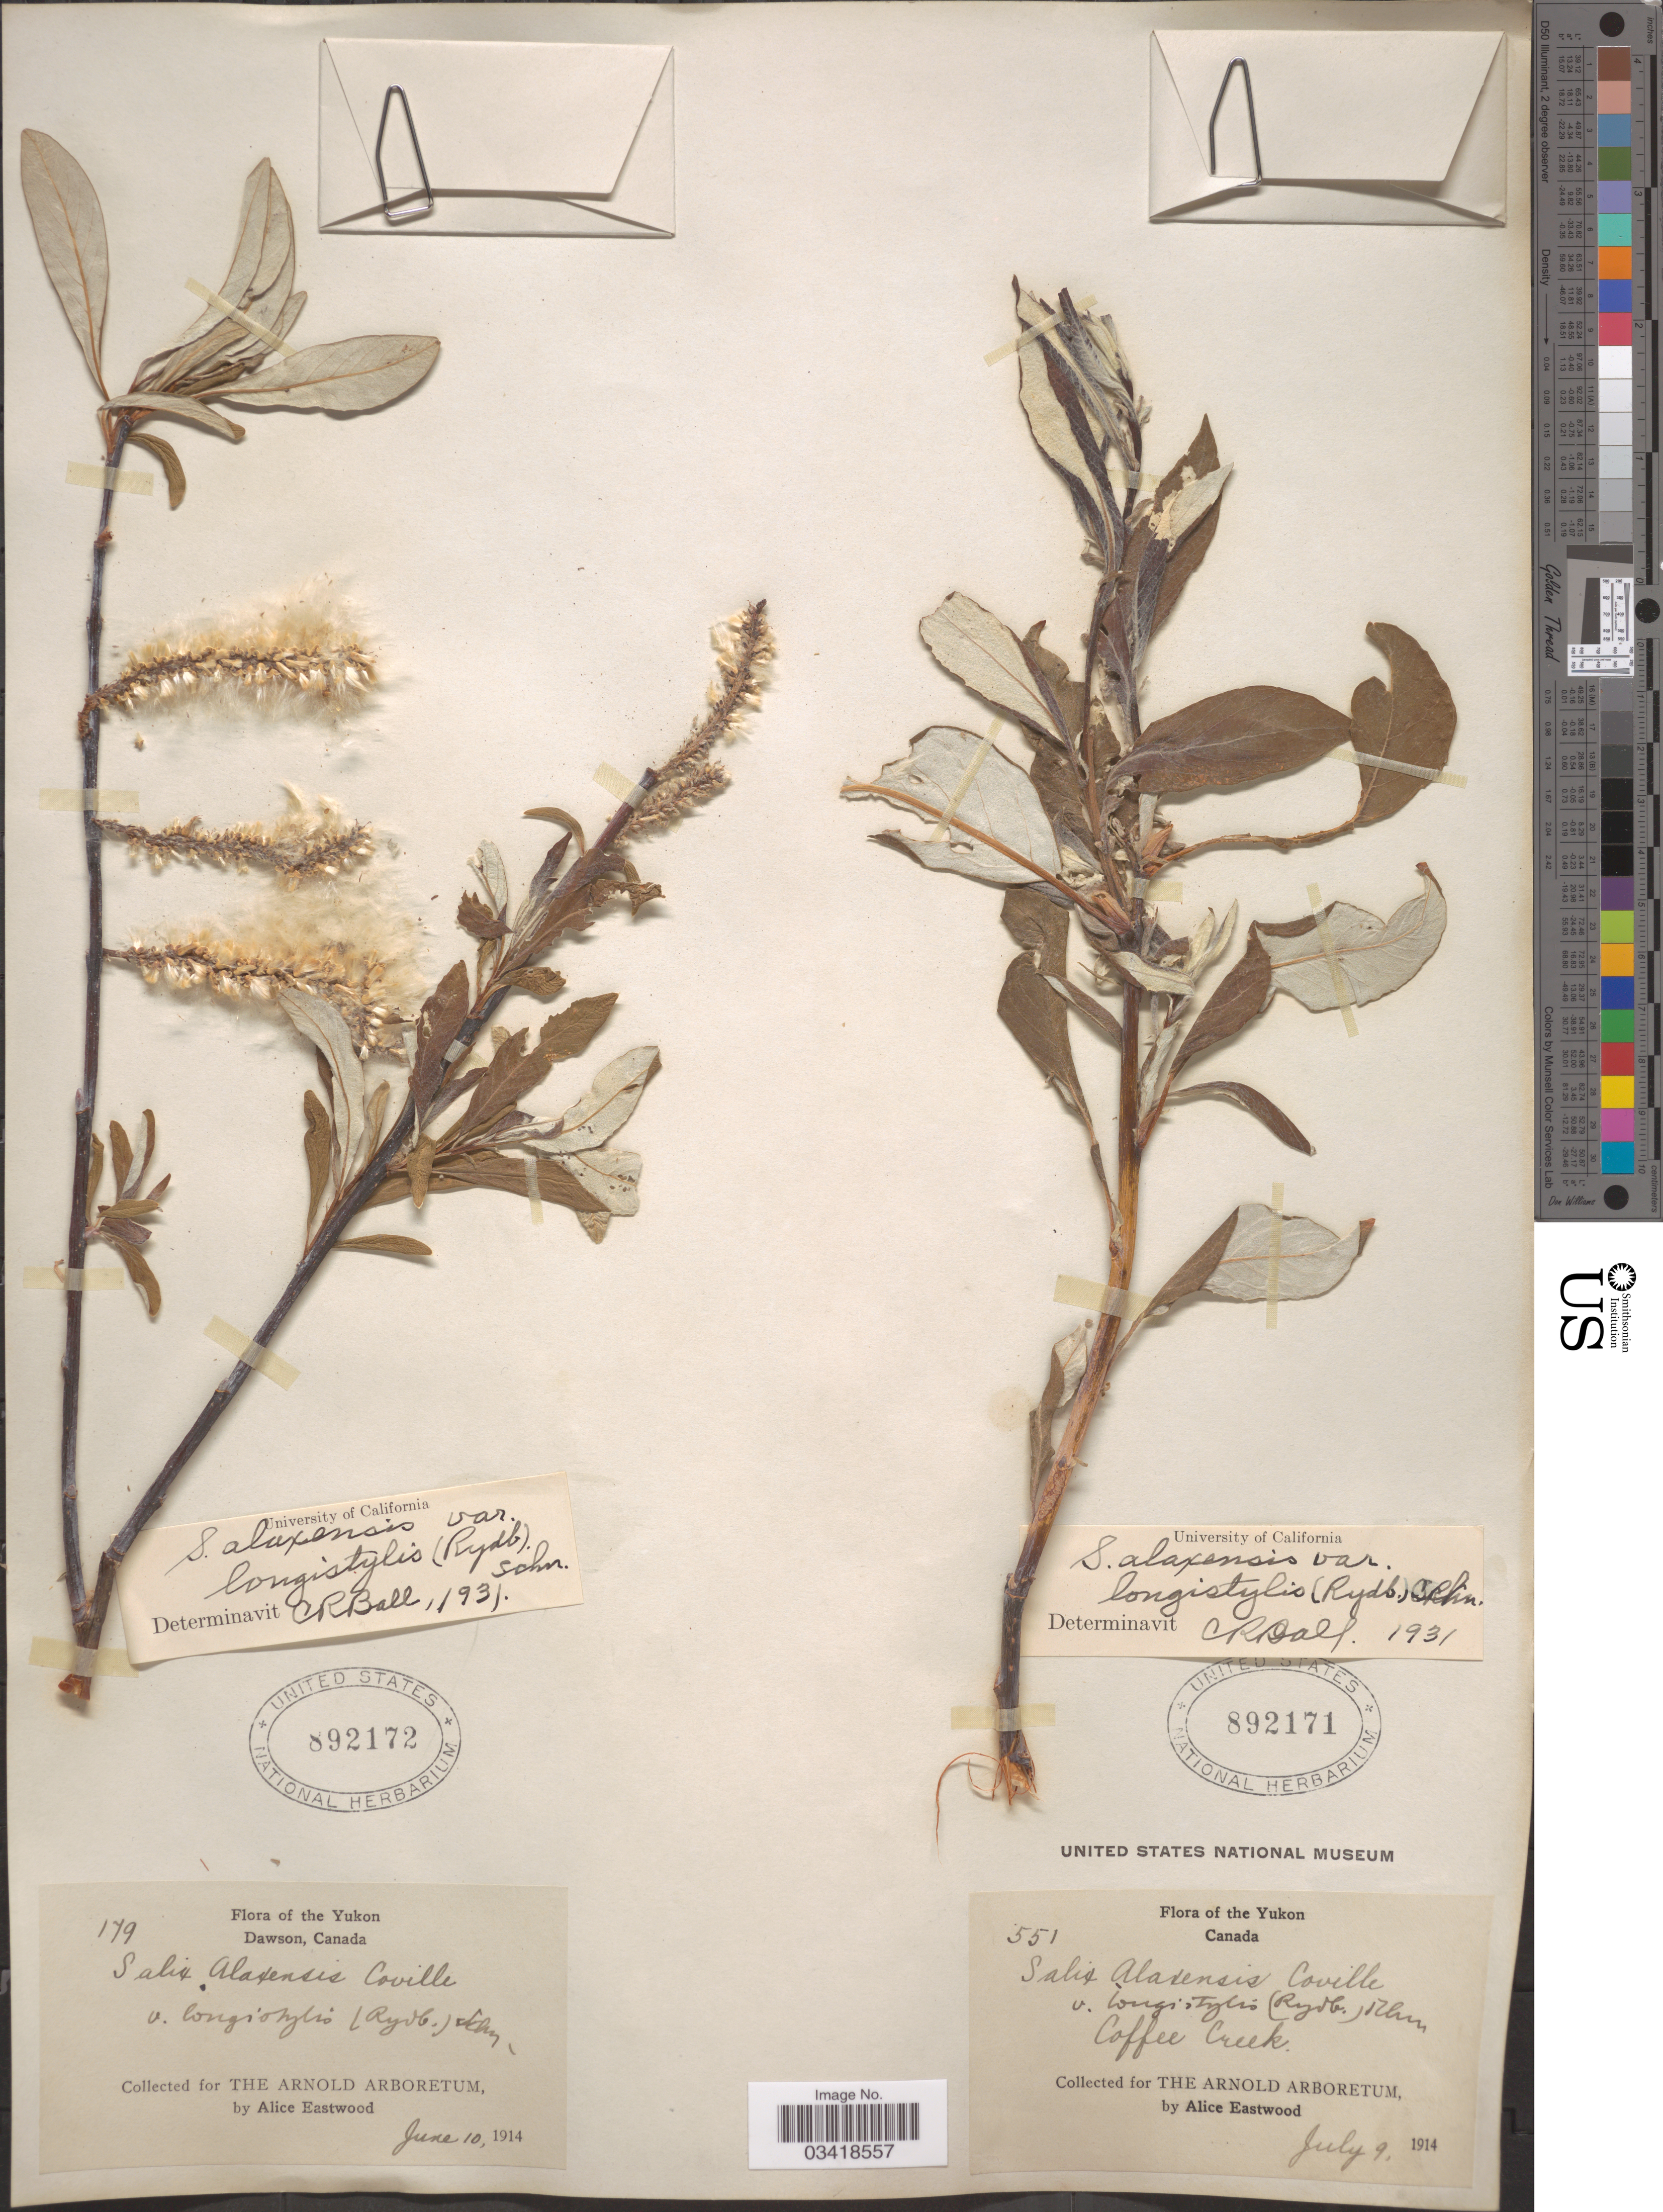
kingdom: Plantae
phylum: Tracheophyta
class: Magnoliopsida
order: Malpighiales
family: Salicaceae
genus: Salix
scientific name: Salix alaxensis var. longistylis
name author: (Rydb.) C.K. Schneid.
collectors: A. Eastwood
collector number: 551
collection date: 1914-07-09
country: Canada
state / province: Yukon Territory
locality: The Yukon. Dawson. Coffee Creek.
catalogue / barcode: US 892171-2